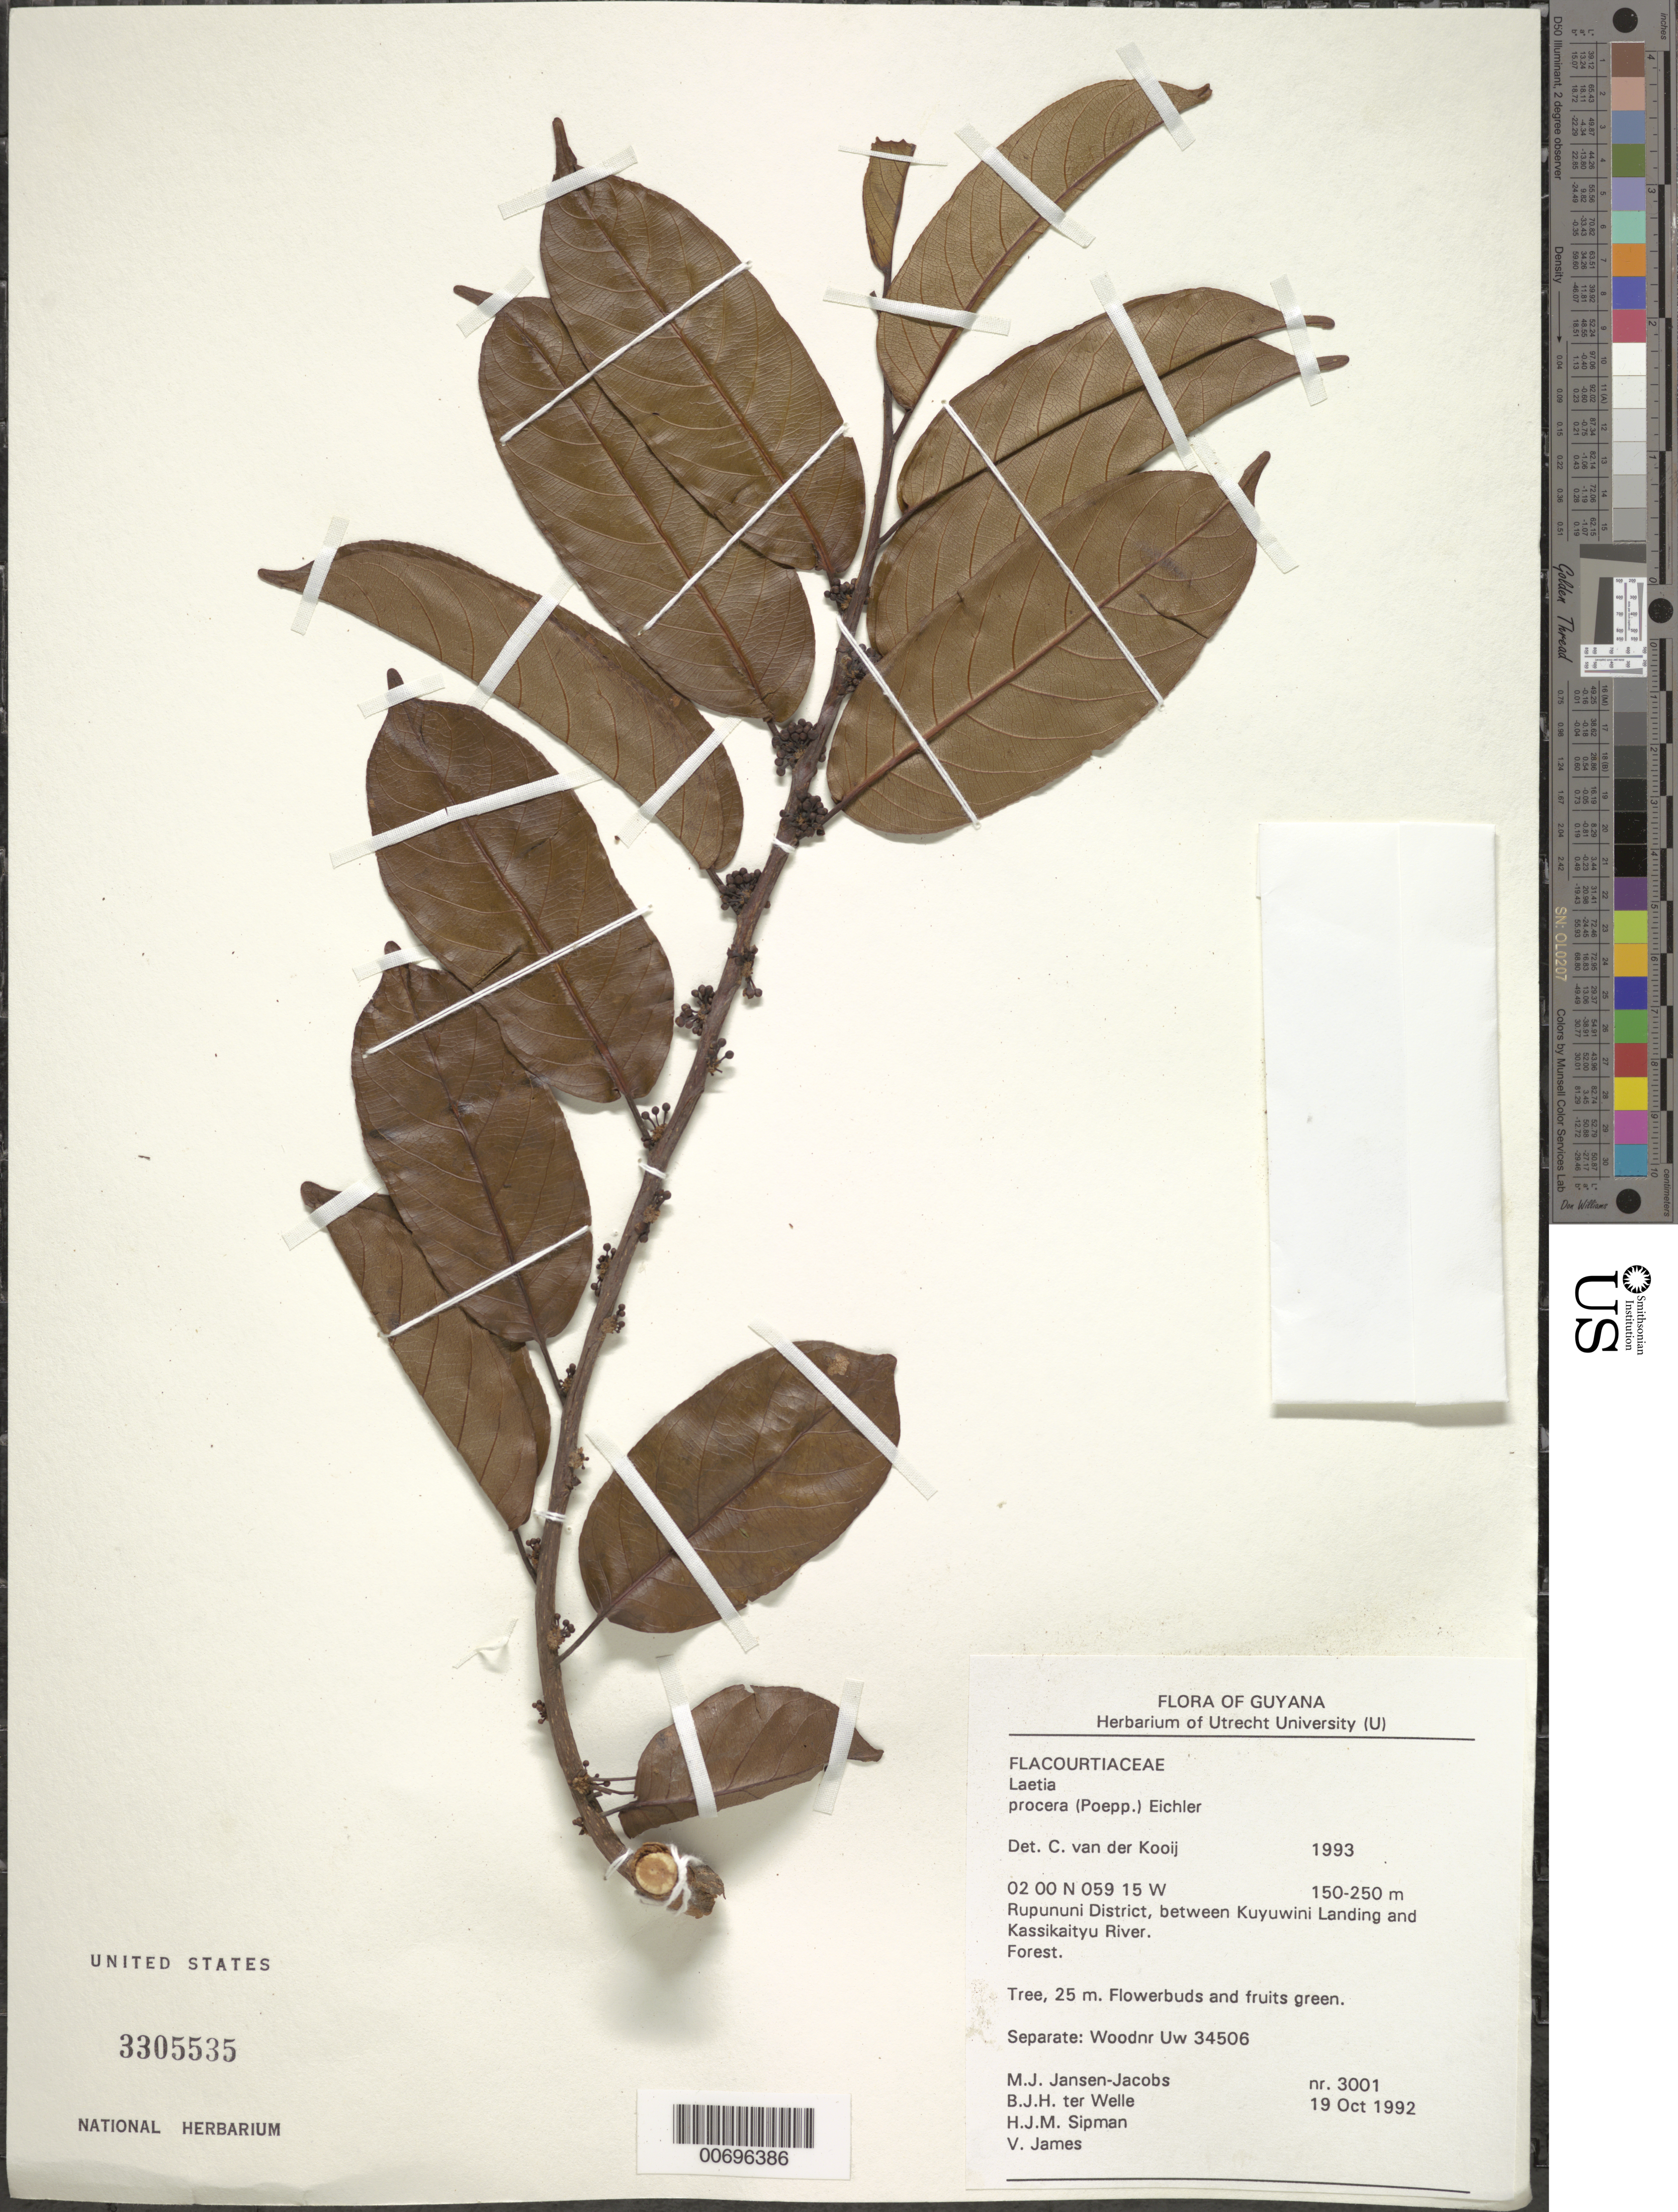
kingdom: Plantae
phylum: Tracheophyta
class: Magnoliopsida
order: Malpighiales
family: Salicaceae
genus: Laetia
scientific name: Laetia procera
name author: (Poepp.) Eichler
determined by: van der Kooij, C.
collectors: M. J. Jansen-Jacobs, B. Welle, H. J. M. Sipman & V. James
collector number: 3001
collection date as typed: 19-Oct-92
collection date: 1992-10-19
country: Guyana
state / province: U. Takutu-U. Essequibo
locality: Rupununi District, between Kuyuwini Landing and Kassikaityu River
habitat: Forest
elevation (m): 150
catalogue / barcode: US 3305535